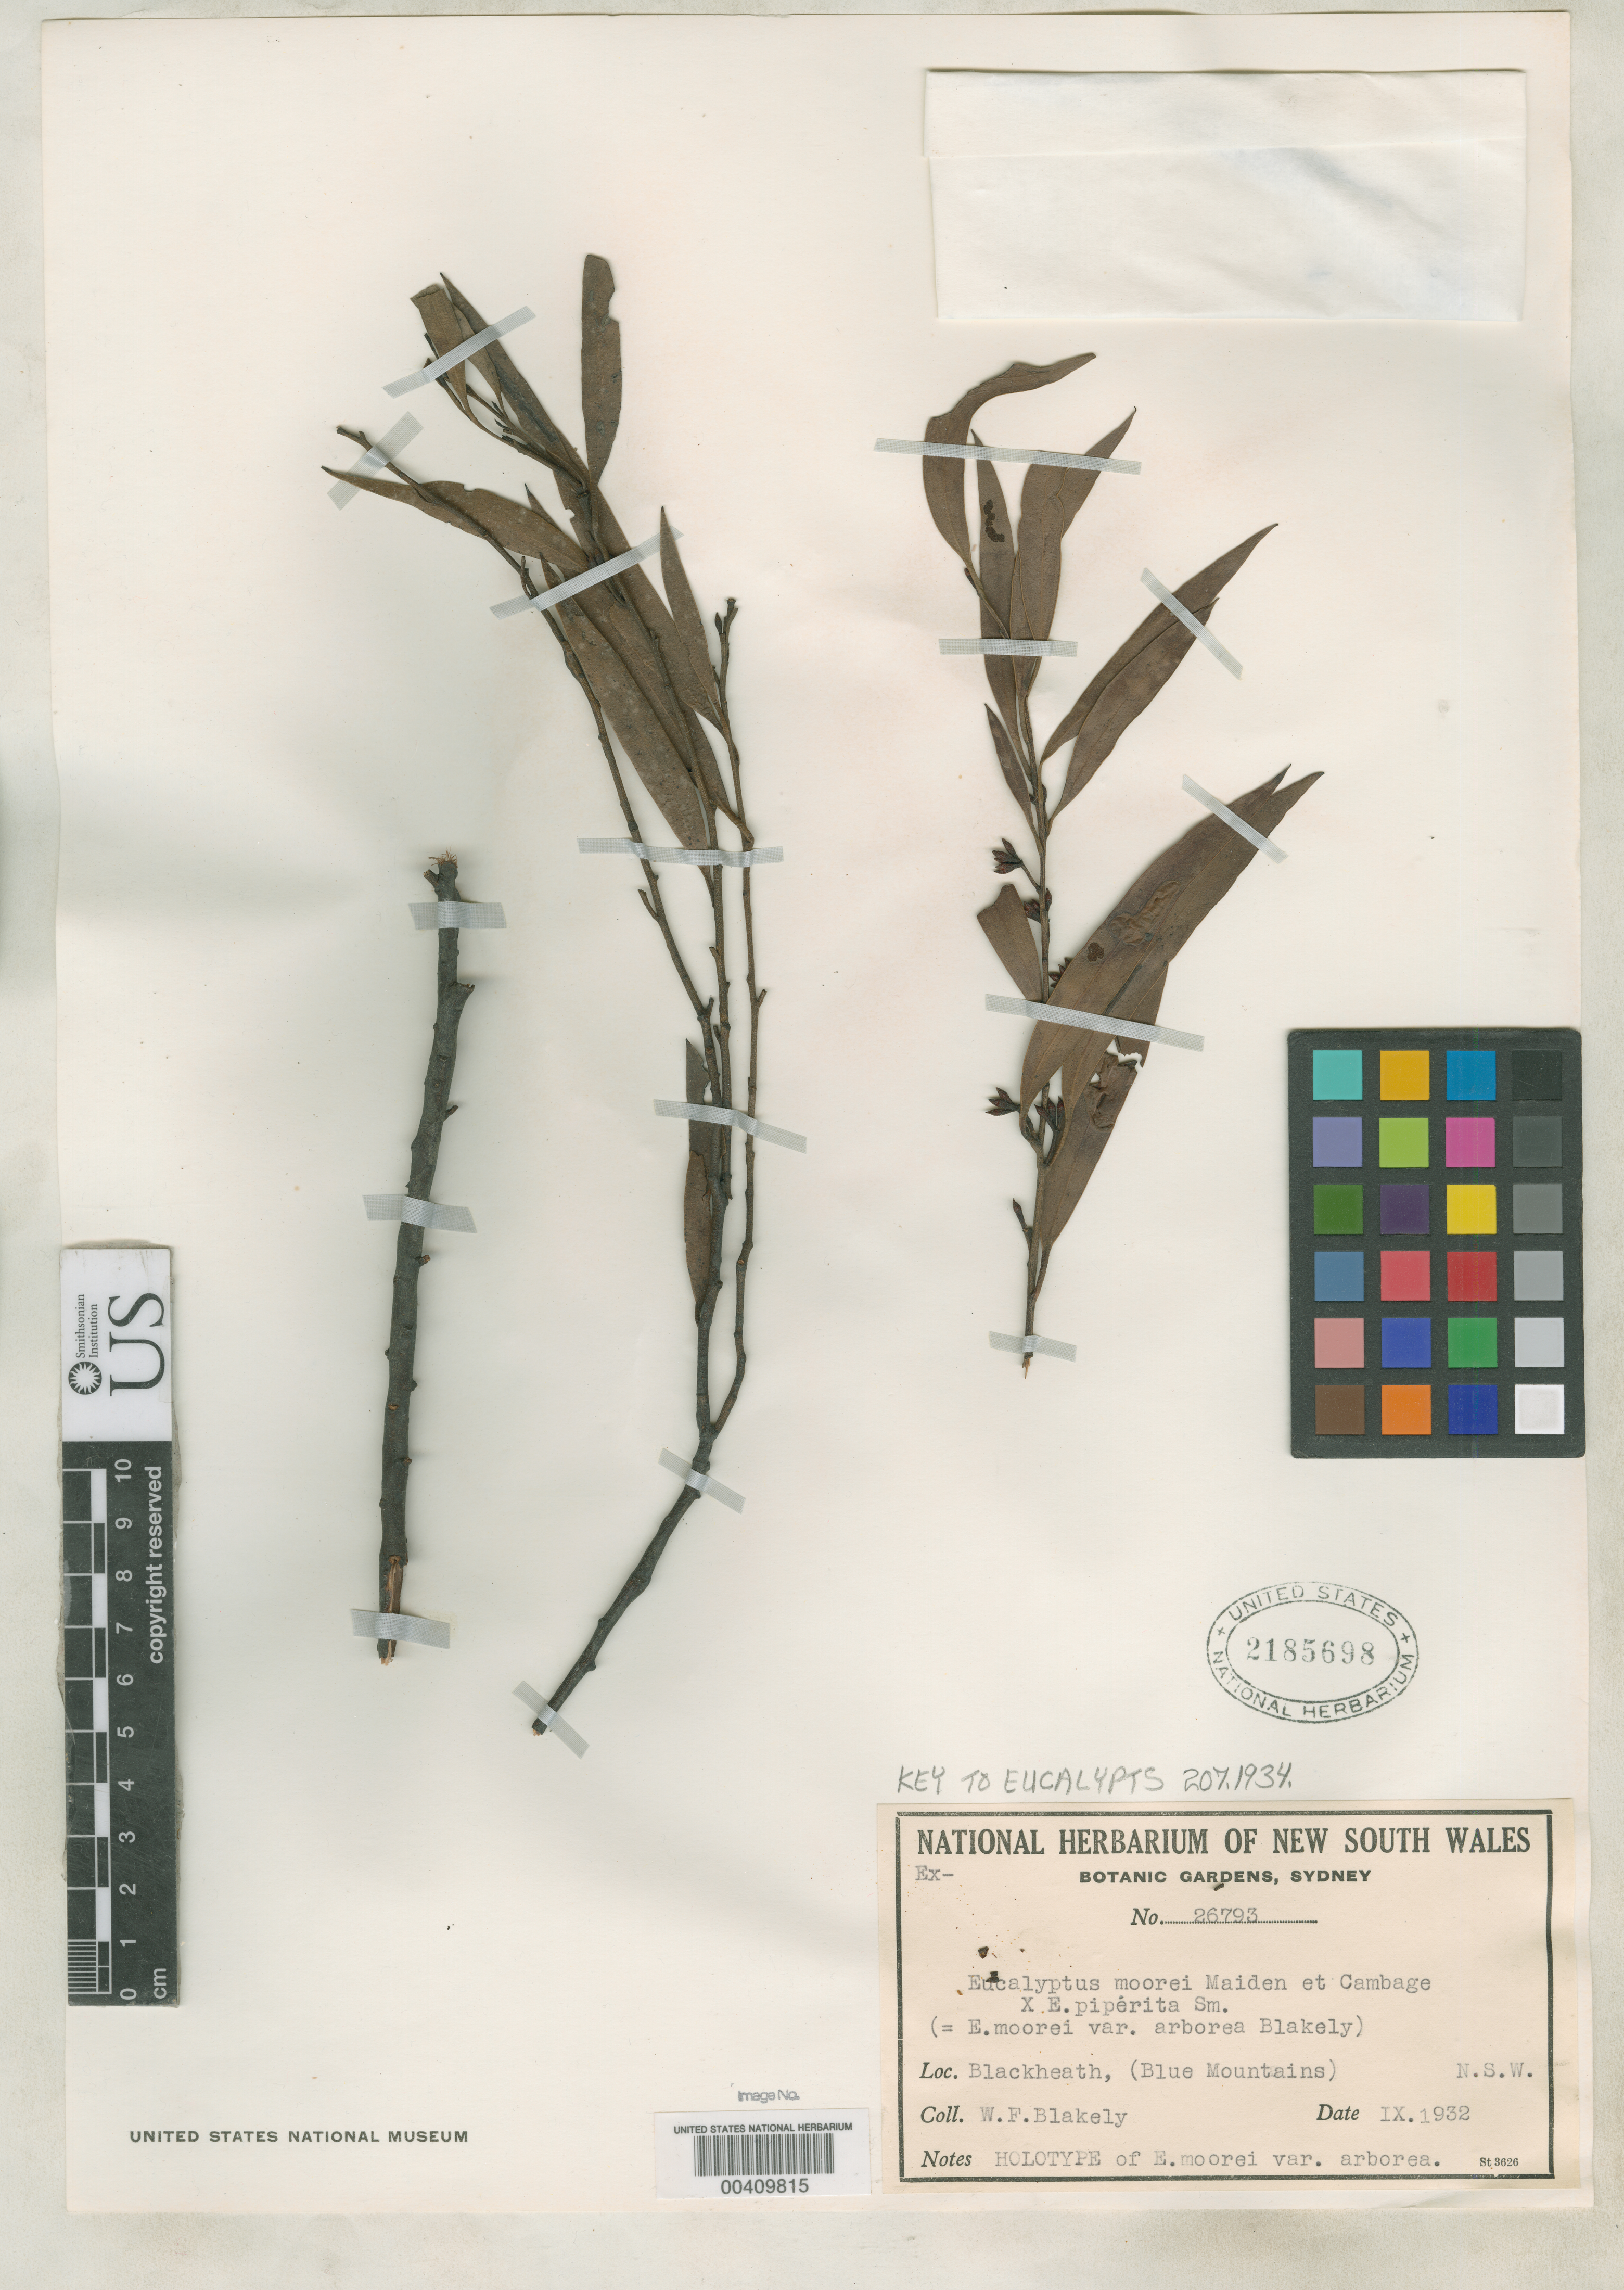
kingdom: Plantae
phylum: Tracheophyta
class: Magnoliopsida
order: Myrtales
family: Myrtaceae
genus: Eucalyptus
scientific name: Eucalyptus moorei var. arborea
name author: Blakely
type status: Isotype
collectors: W. Blakely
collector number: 26793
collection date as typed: Sep 1932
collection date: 1932-09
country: Australia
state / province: New South Wales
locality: Blackheath, Blue Mountains.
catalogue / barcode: US 2185698